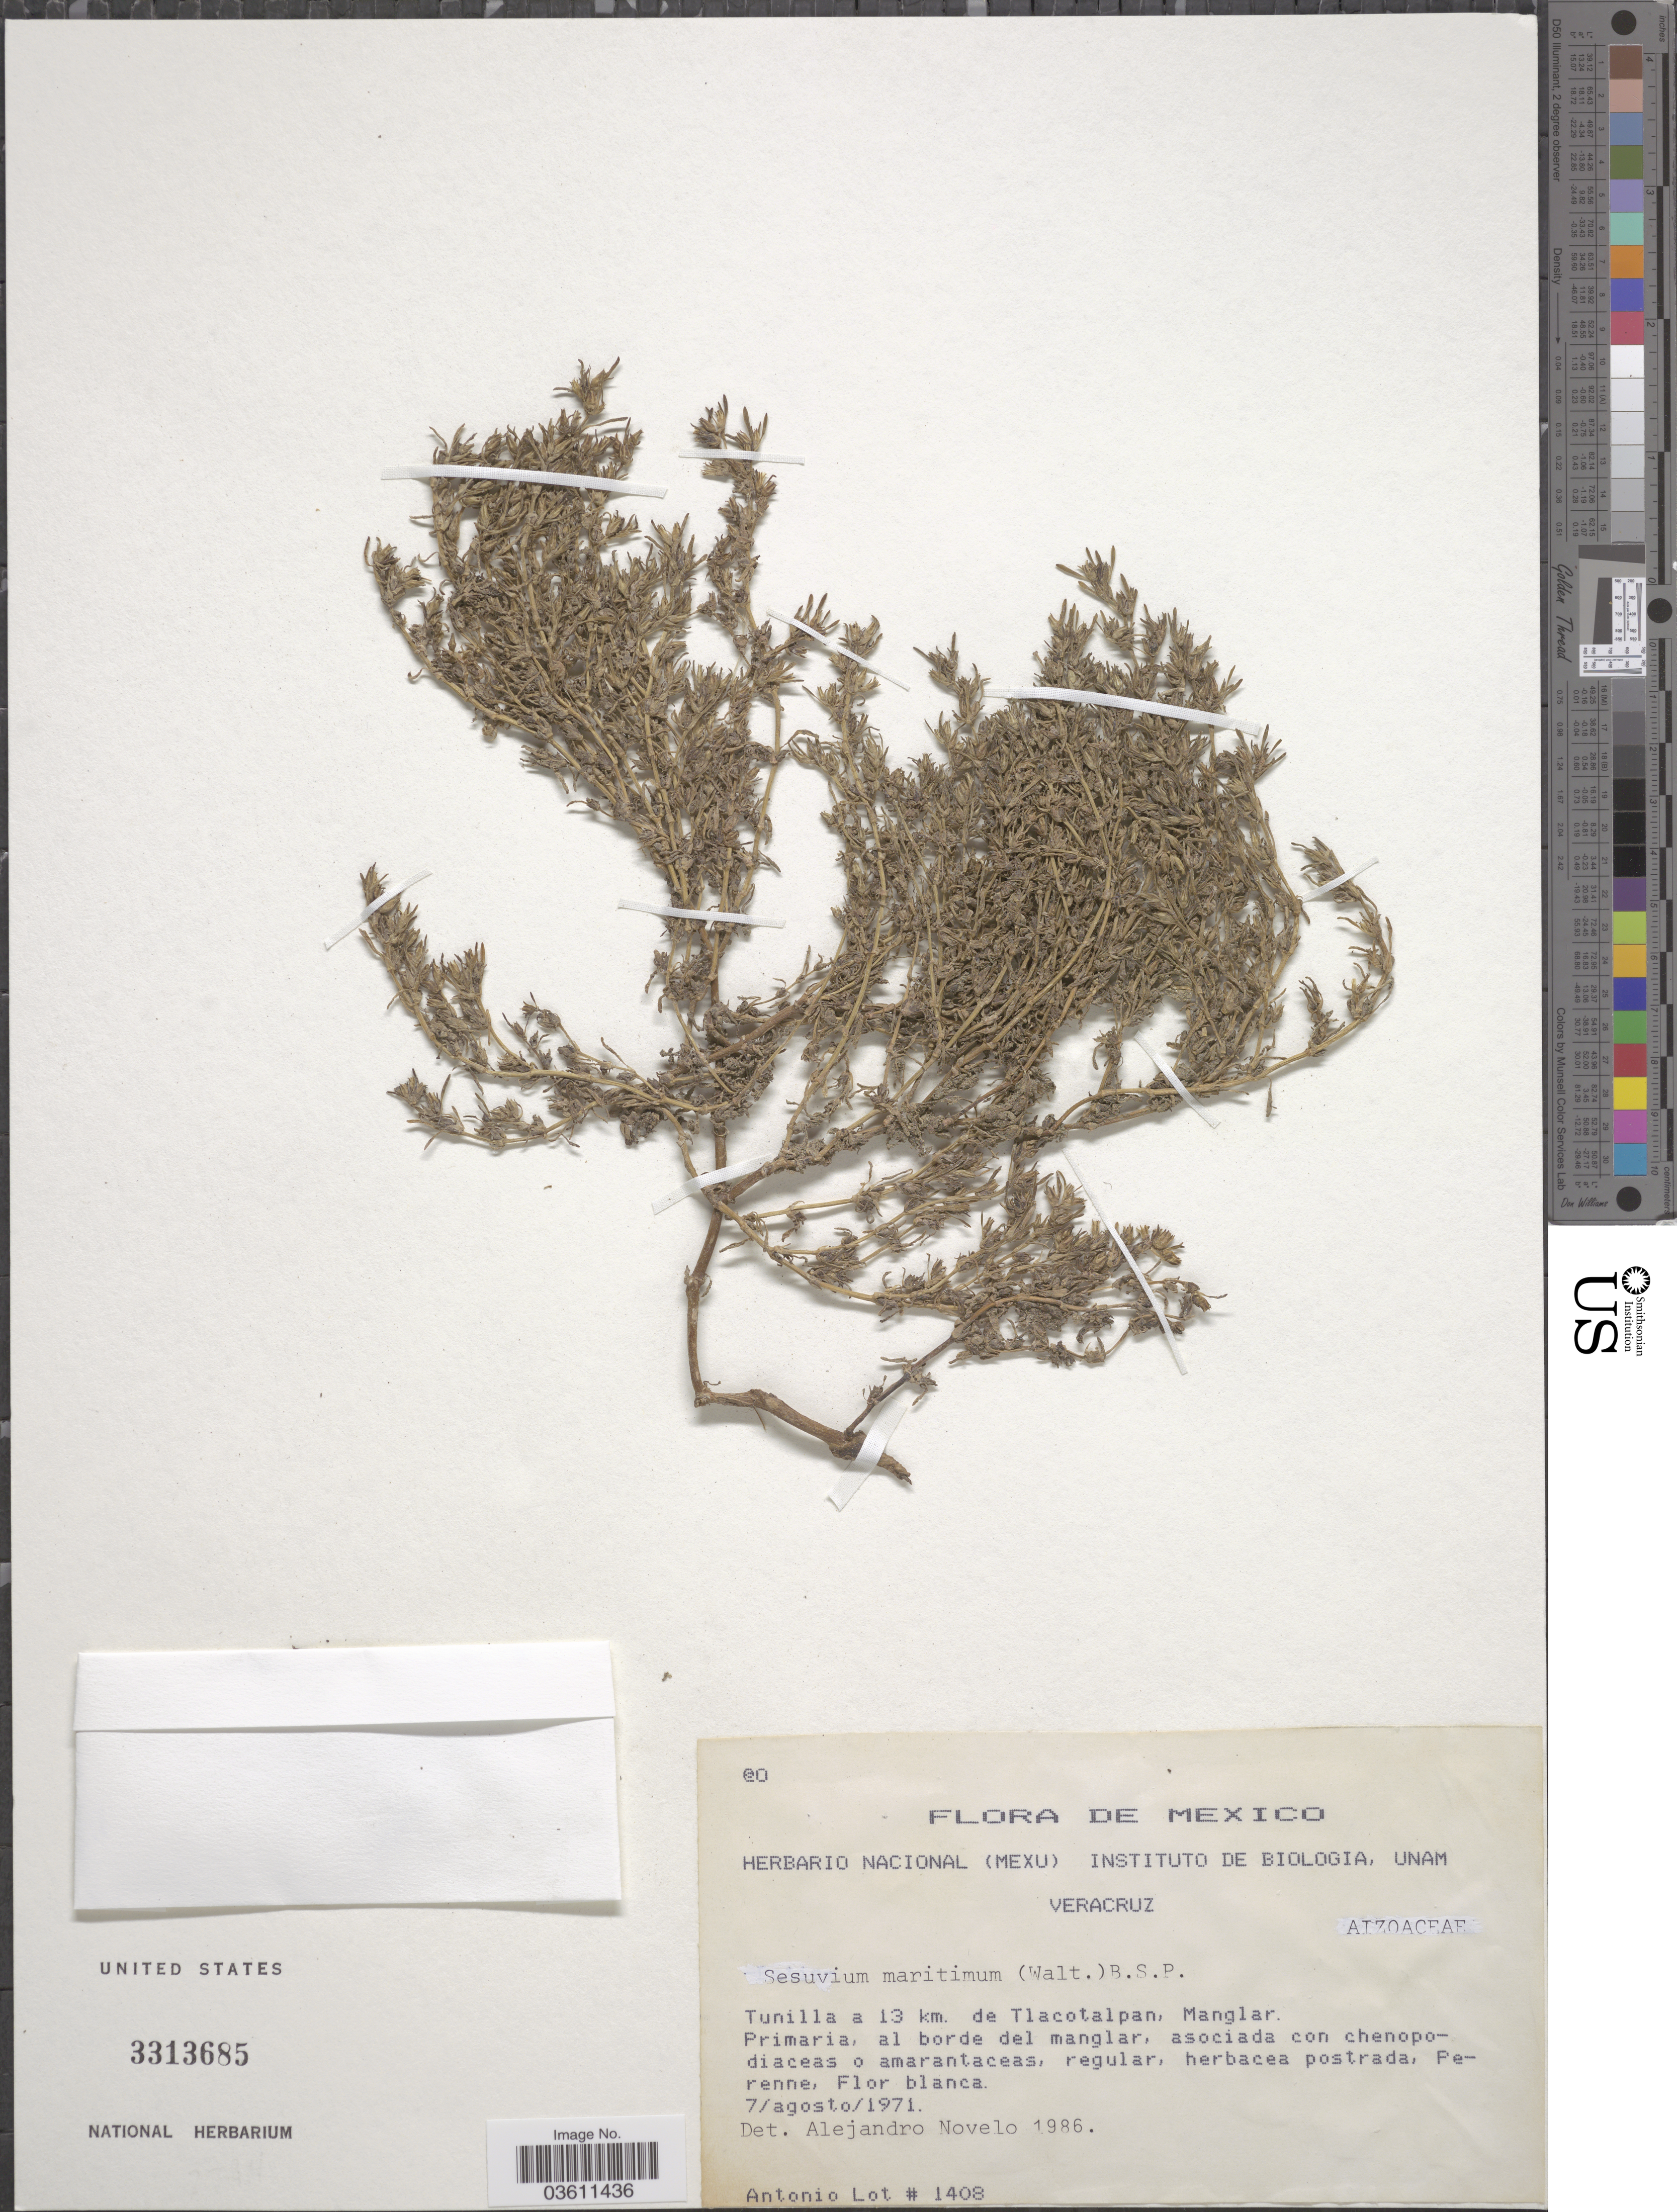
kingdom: Plantae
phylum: Tracheophyta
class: Magnoliopsida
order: Caryophyllales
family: Aizoaceae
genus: Sesuvium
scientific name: Sesuvium maritimum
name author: (Walter) Britton, Stearns & Poggenb.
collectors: Lot, A.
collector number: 1408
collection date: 1971-08-07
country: Mexico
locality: Tunilla a 13 km. de Tlacotalpan, Manglar.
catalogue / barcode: US 3313685